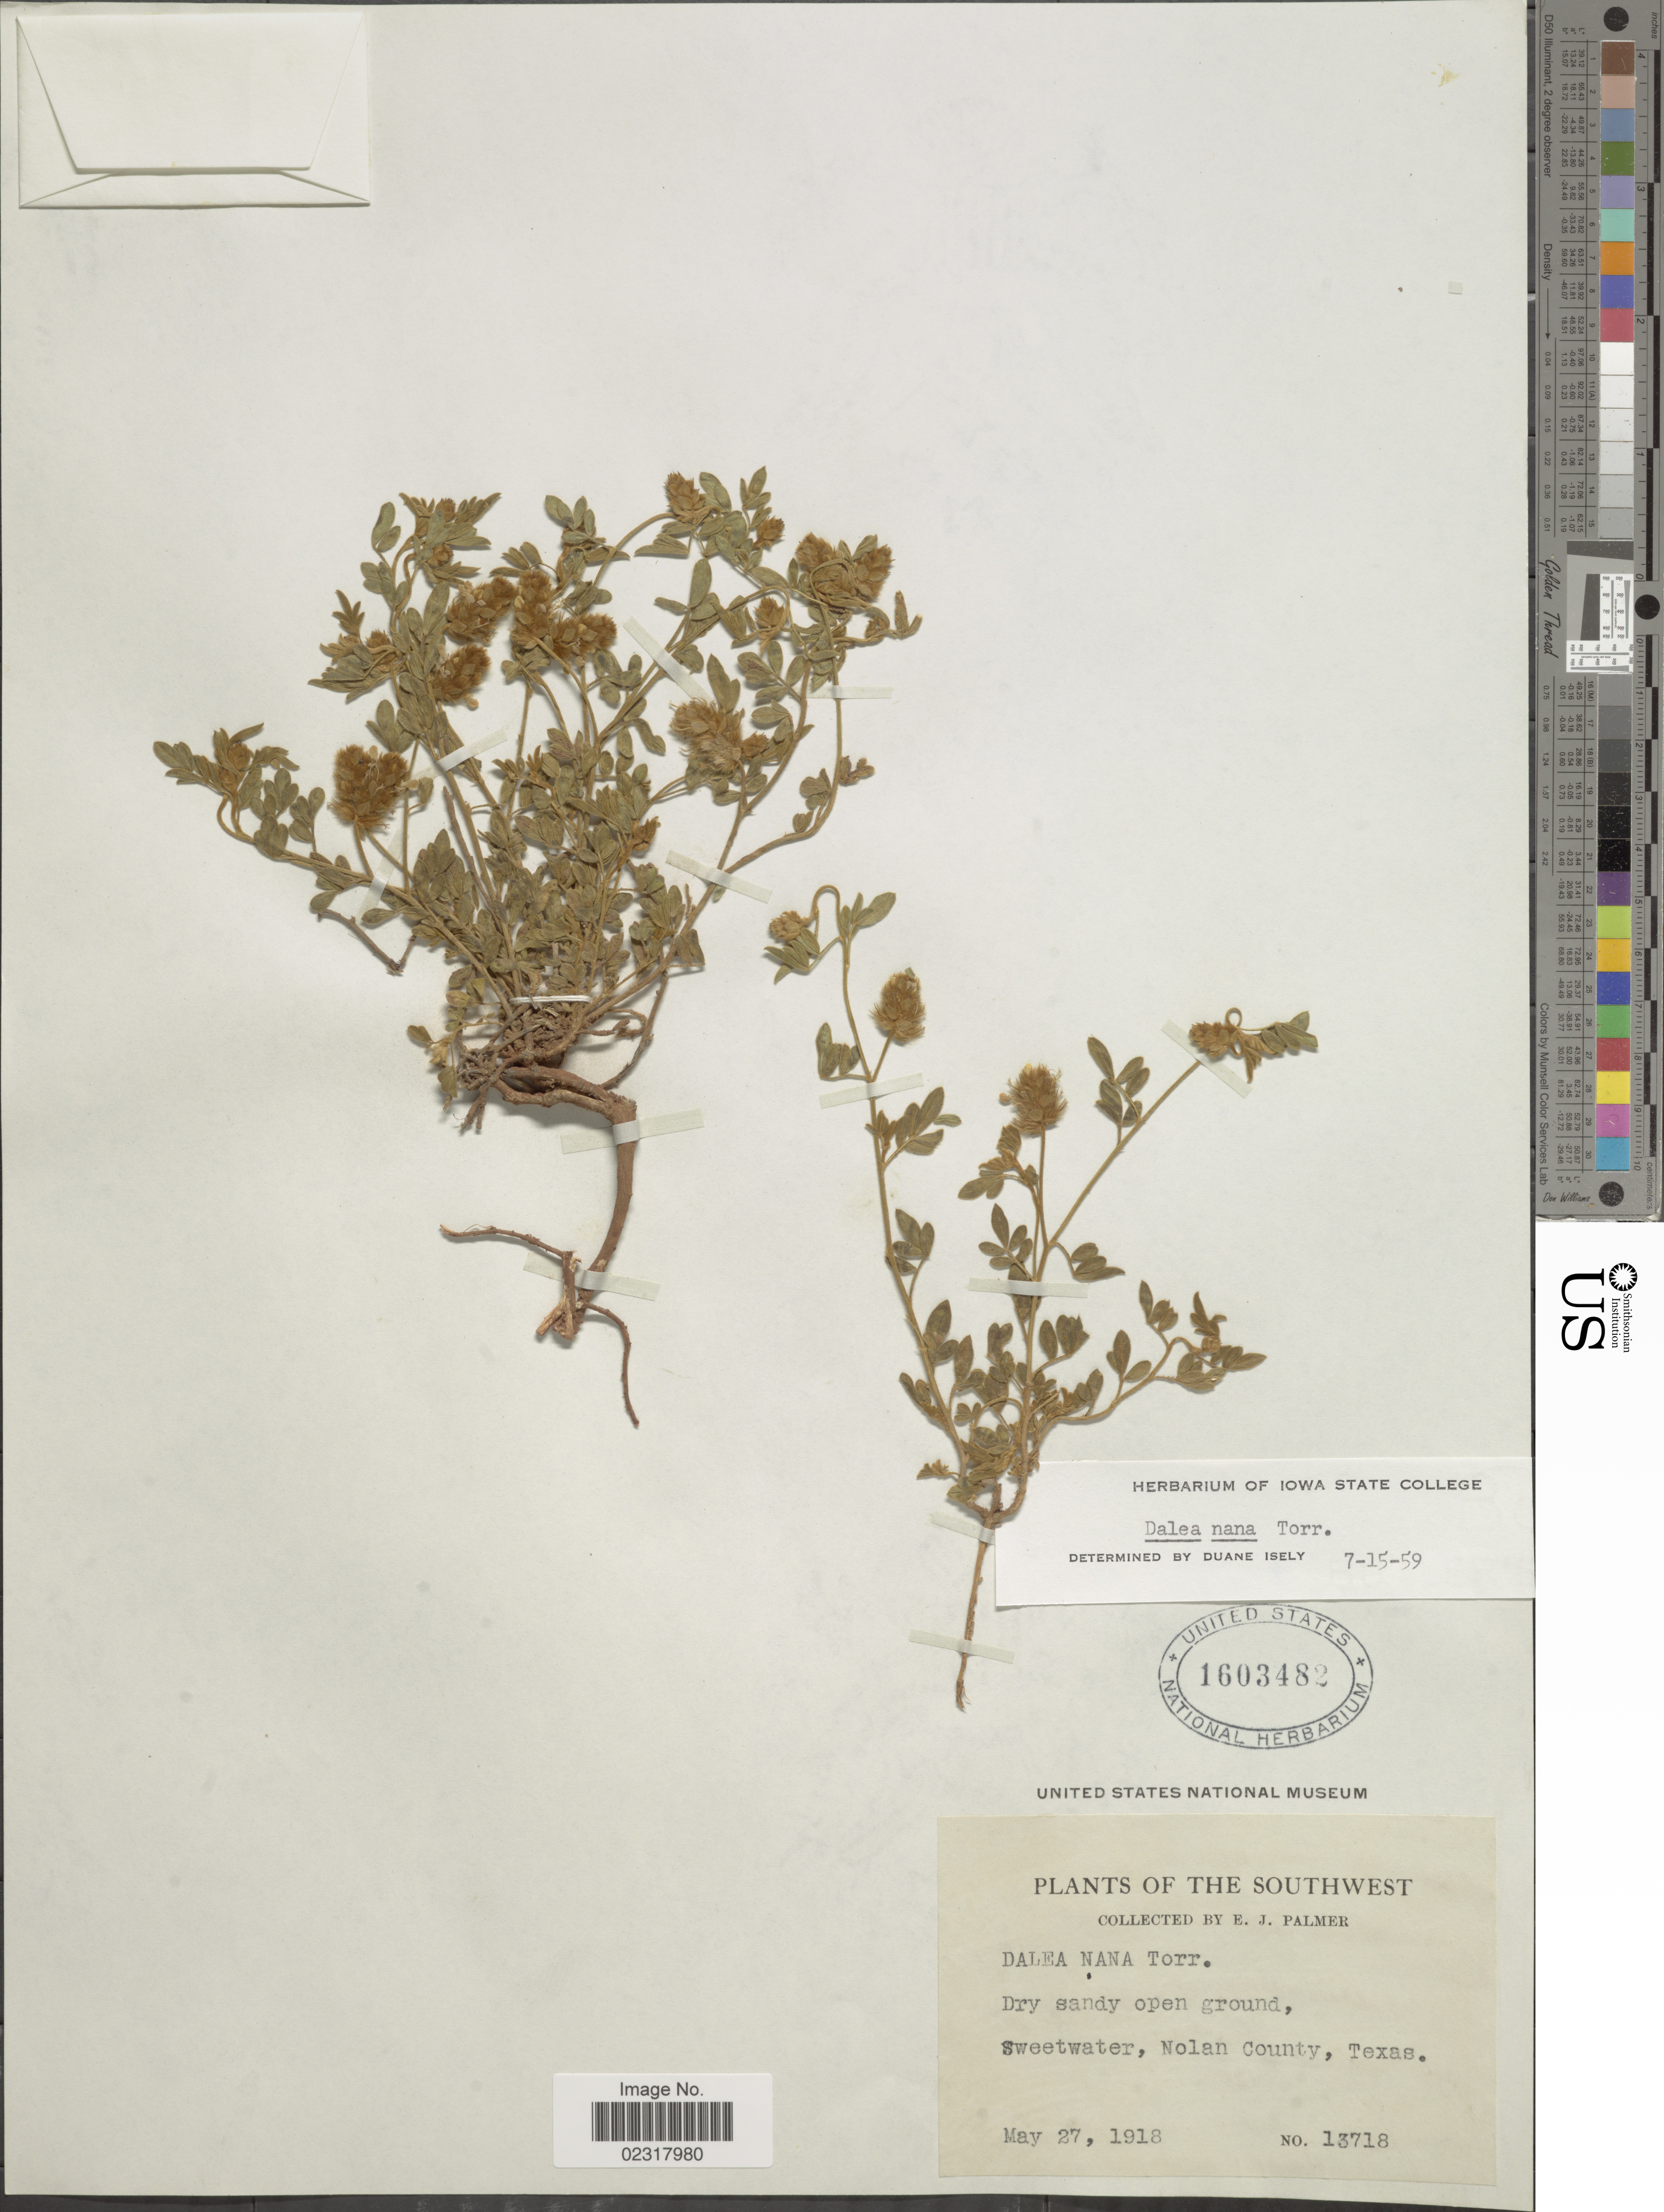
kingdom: Plantae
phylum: Tracheophyta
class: Magnoliopsida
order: Fabales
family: Fabaceae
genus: Dalea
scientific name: Dalea nana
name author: Torr. & A. Gray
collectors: E. J. Palmer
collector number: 13718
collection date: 1918-05-27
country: United States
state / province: Texas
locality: Southwest, Sweetwater, Nolan County.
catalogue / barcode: US 1603482